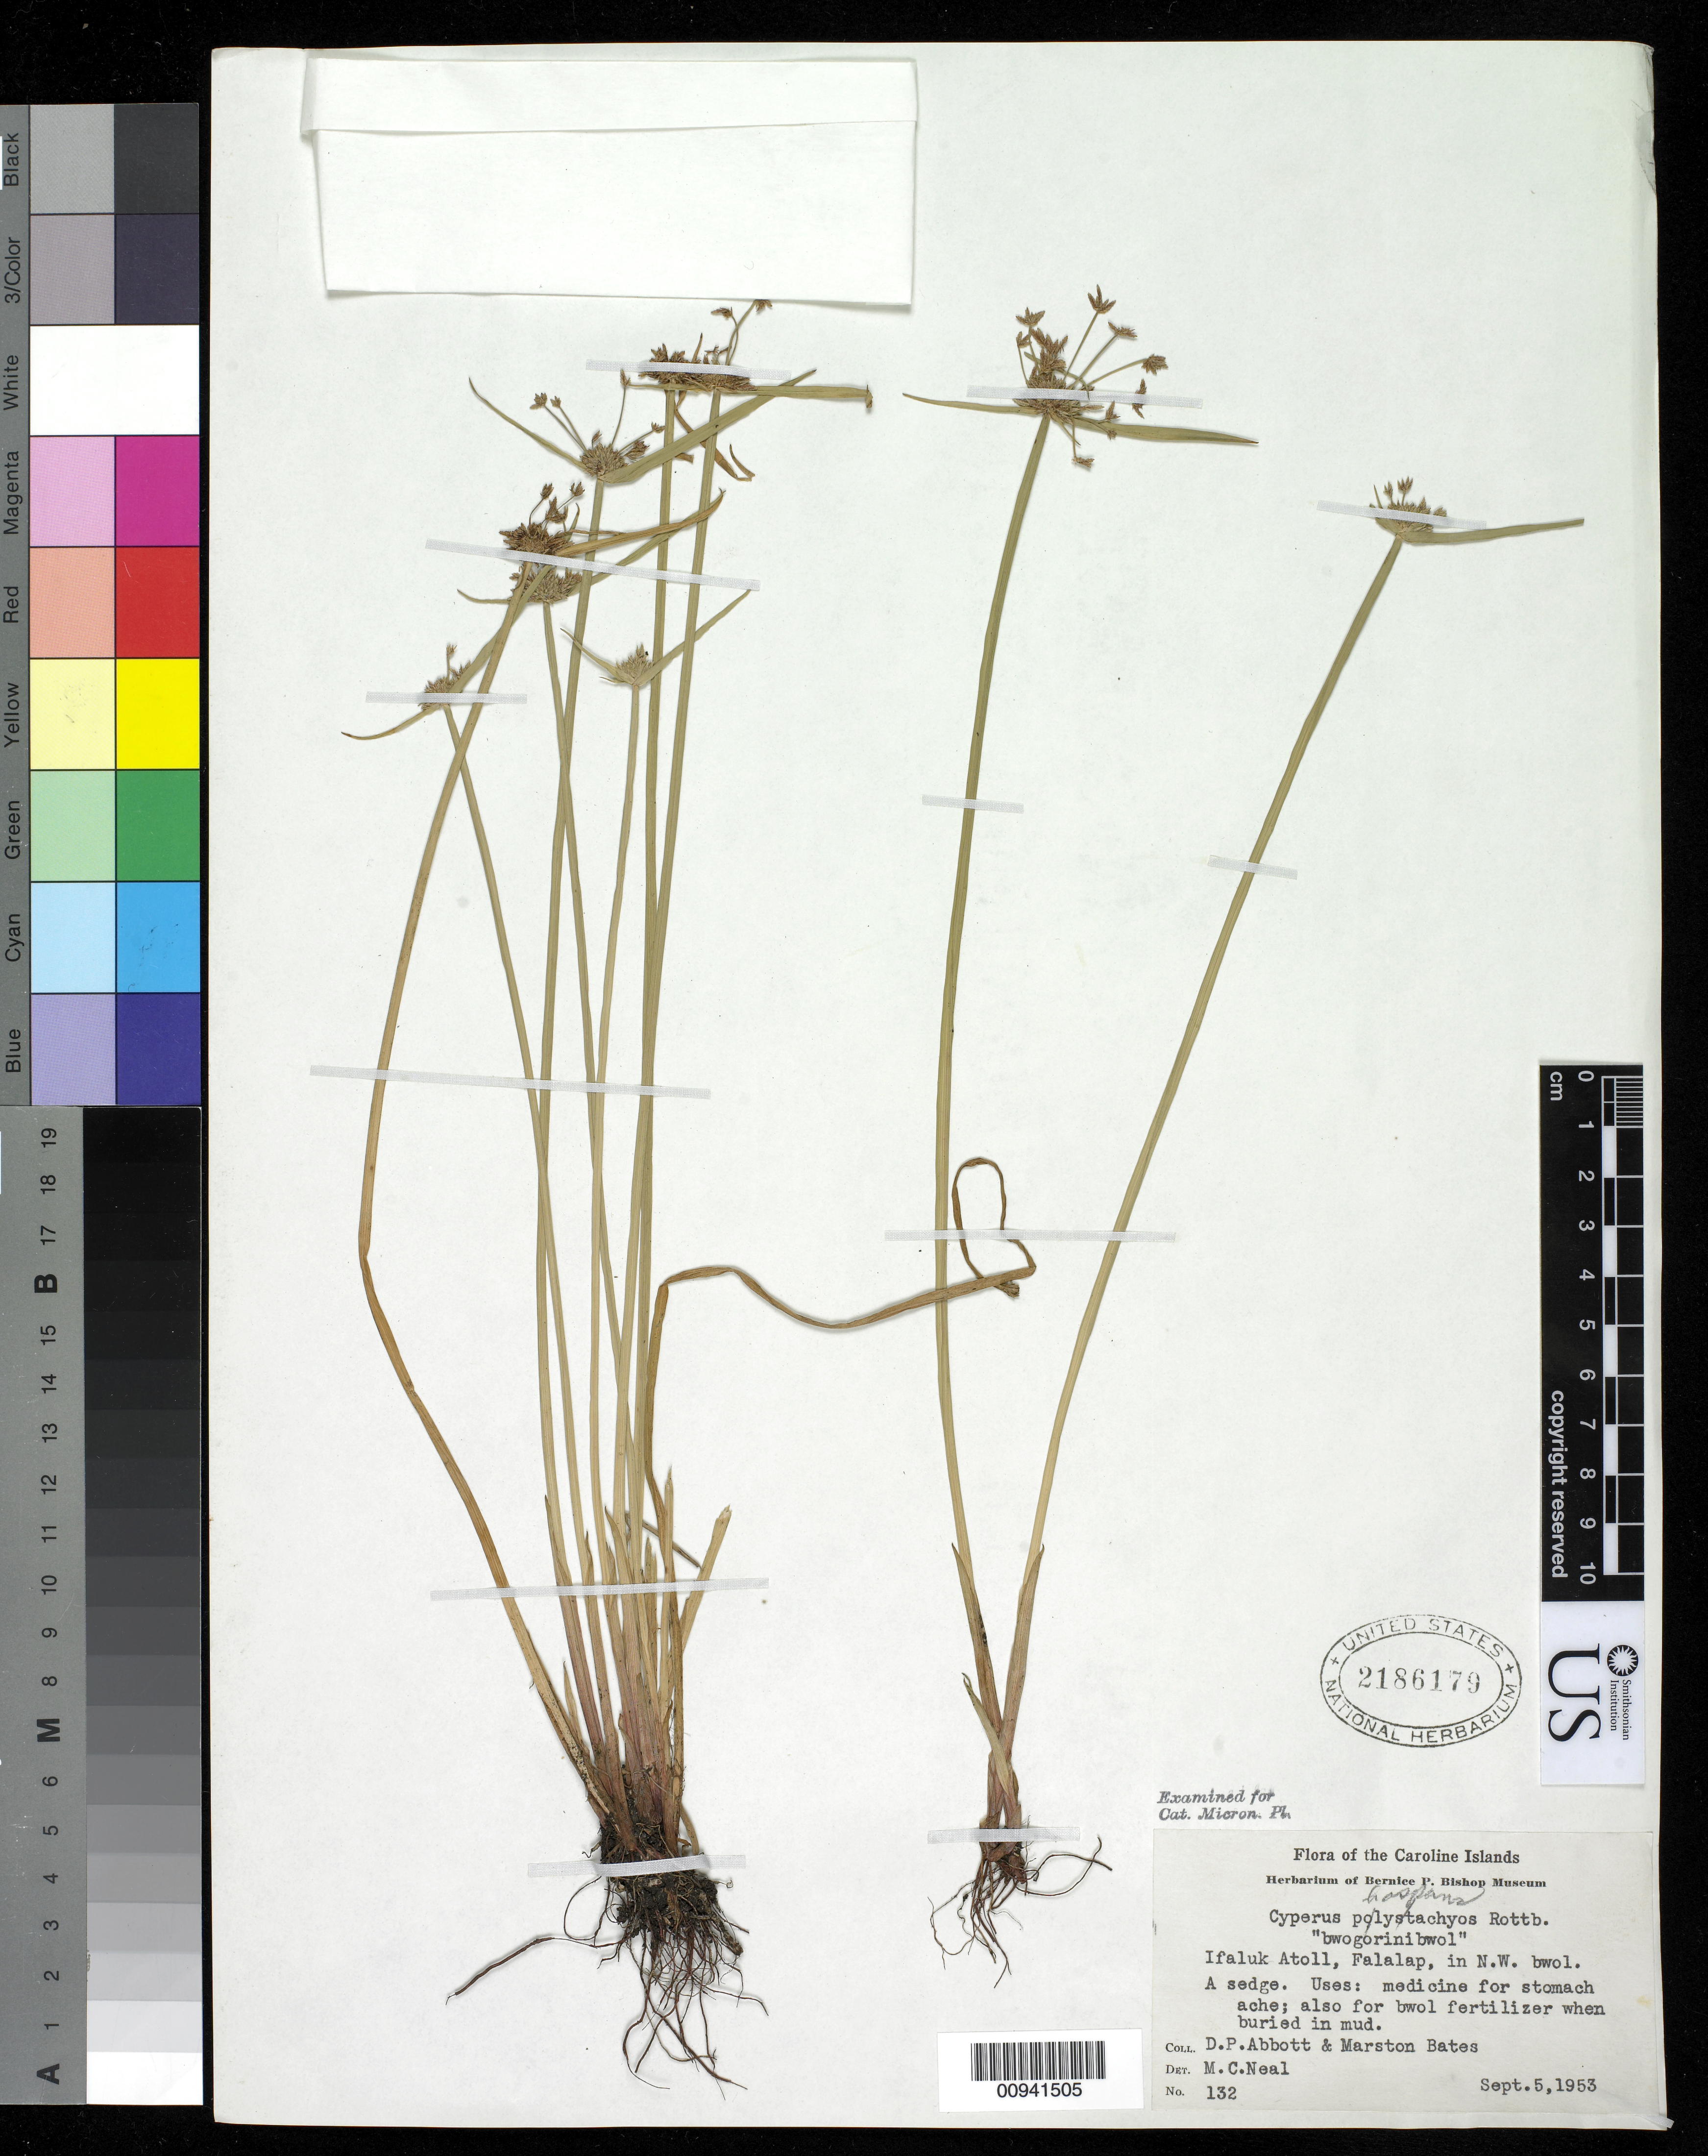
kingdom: Plantae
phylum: Tracheophyta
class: Liliopsida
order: Poales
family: Cyperaceae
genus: Cyperus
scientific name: Cyperus haspan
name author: L.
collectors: D. P. Abbott & M. Bates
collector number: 132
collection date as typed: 05 Sep 1953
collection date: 1953-09-05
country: Micronesia, Federated States of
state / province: Yap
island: Ifalik [Ifaluk] Atoll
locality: Falalap Islet, in N.W. Bwol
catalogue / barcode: US 2186179